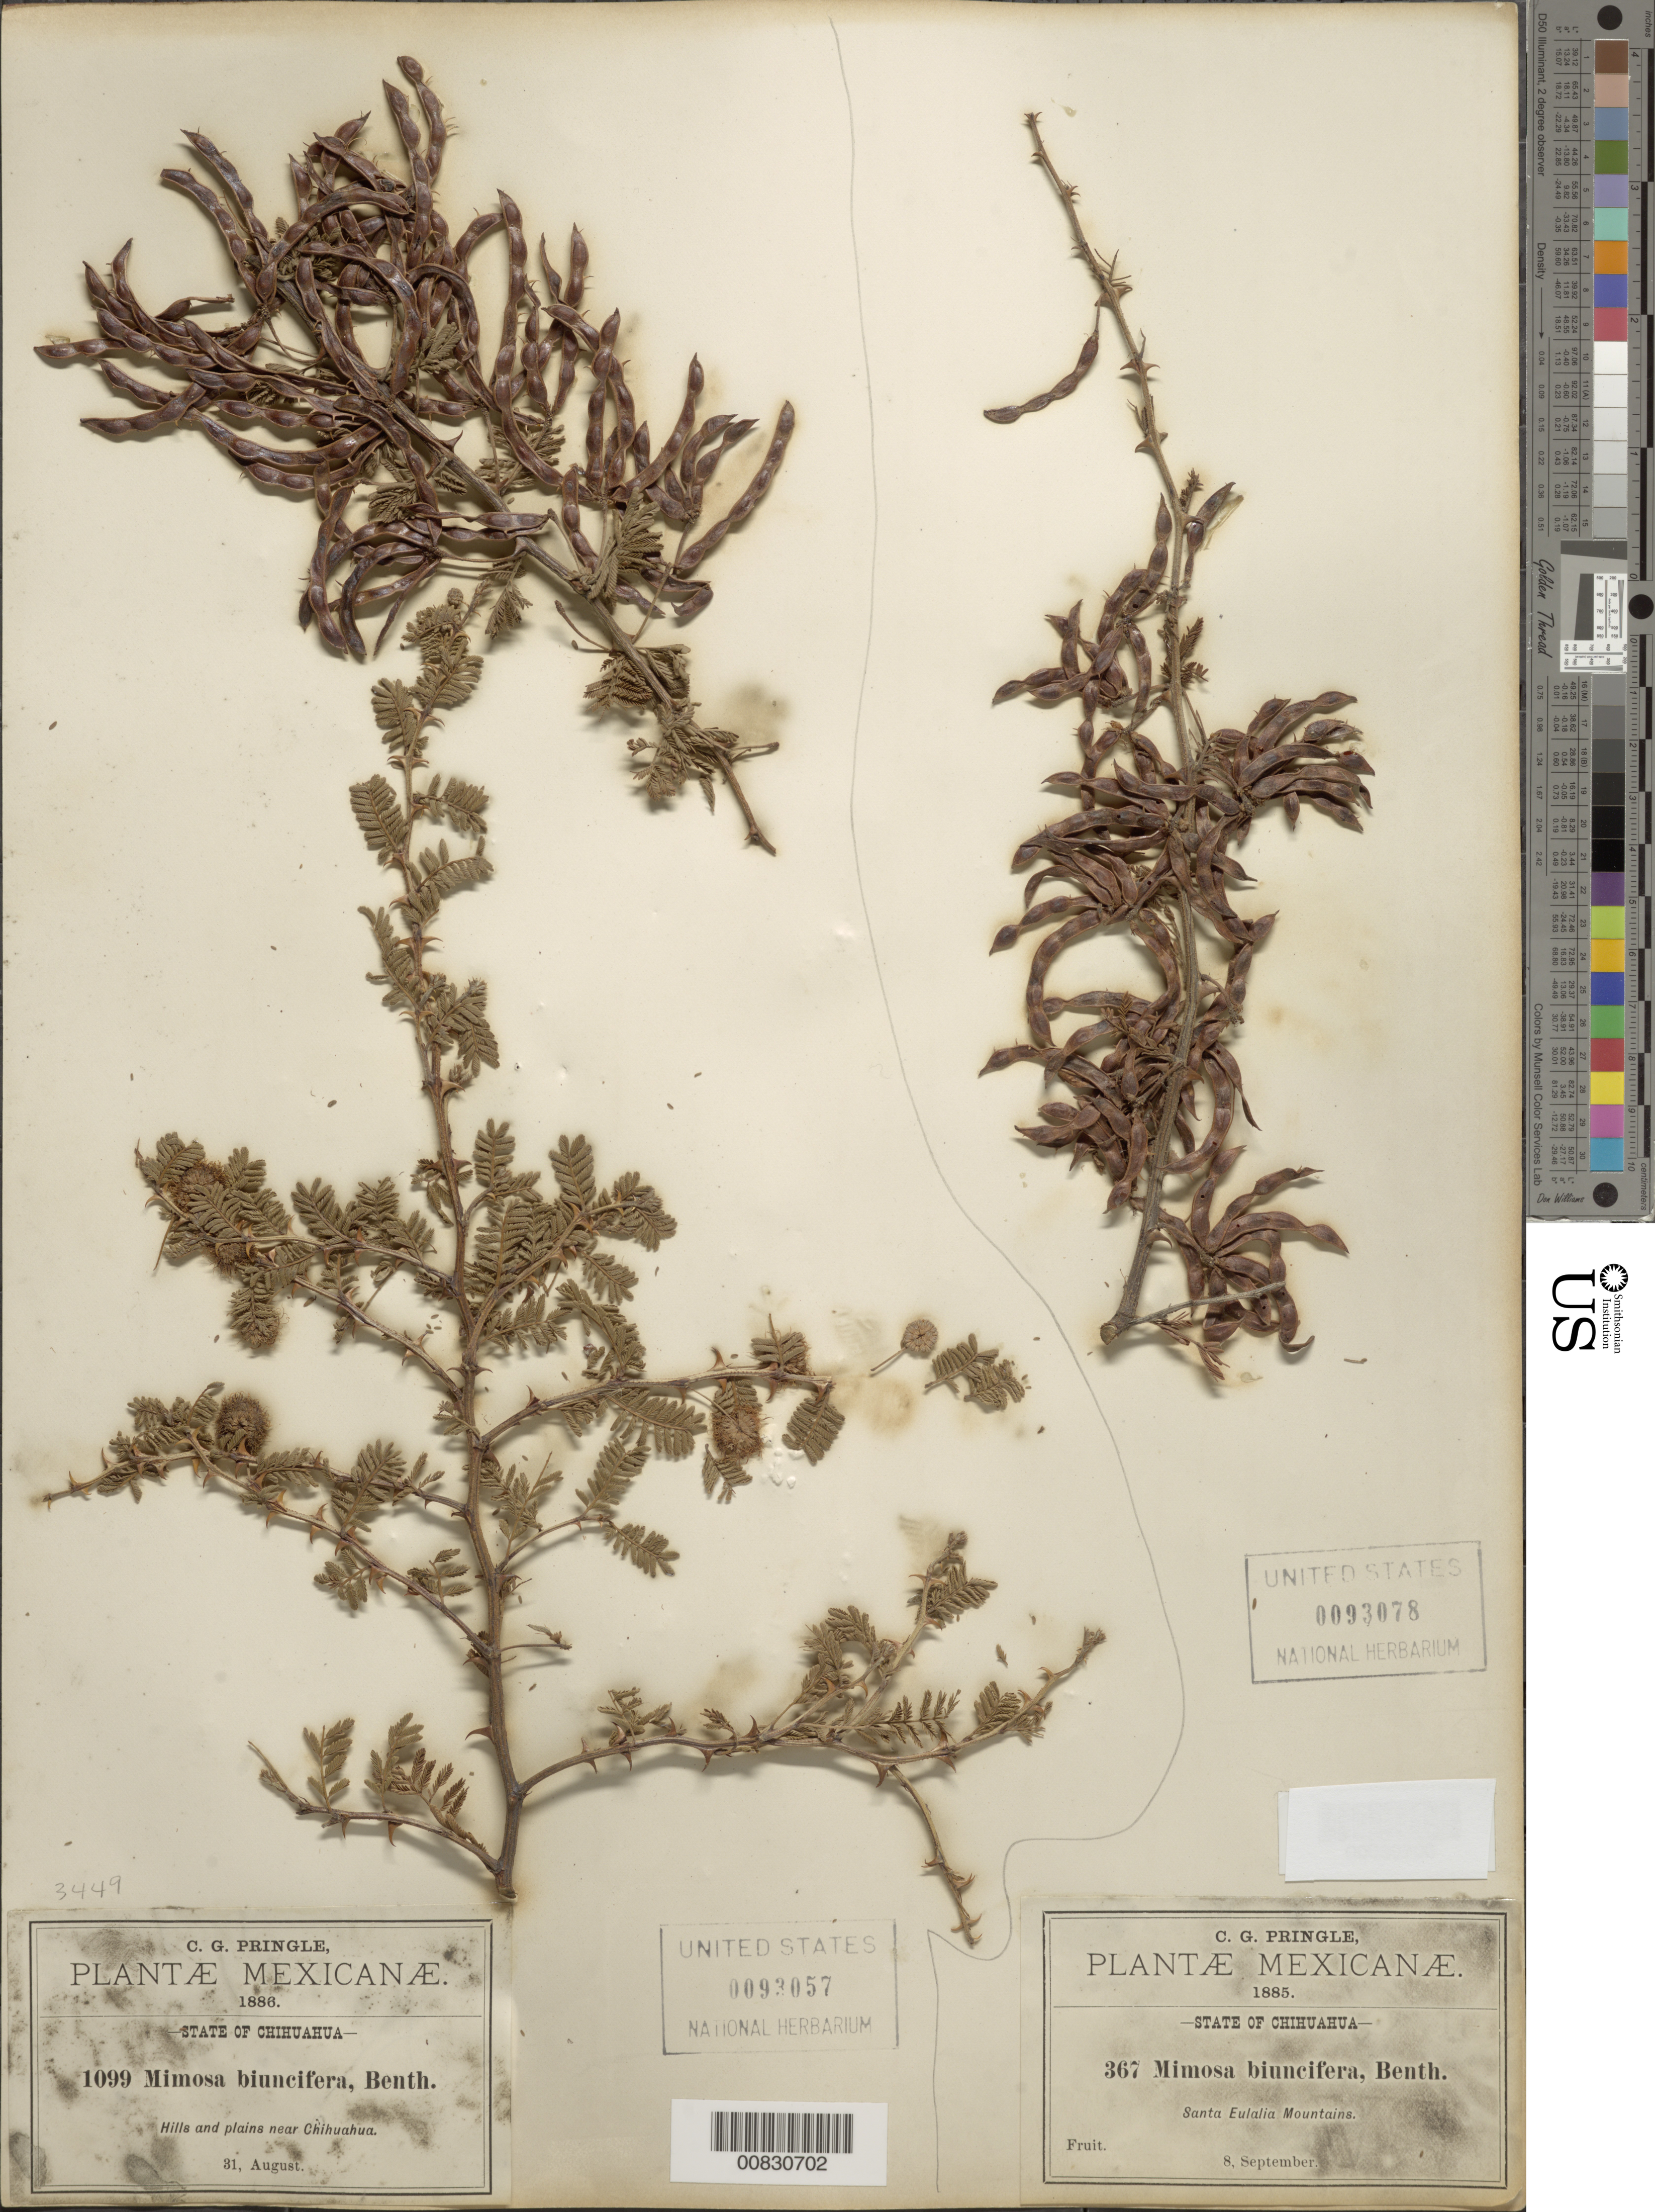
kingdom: Plantae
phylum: Tracheophyta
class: Magnoliopsida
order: Fabales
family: Fabaceae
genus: Mimosa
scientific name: Mimosa biuncifera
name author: Benth.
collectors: C. G. Pringle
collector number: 1099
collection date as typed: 31 Aug 1886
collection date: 1886-08-31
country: Mexico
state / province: Chihuahua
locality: Hills and plains near Chihuahua.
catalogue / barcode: US 93057